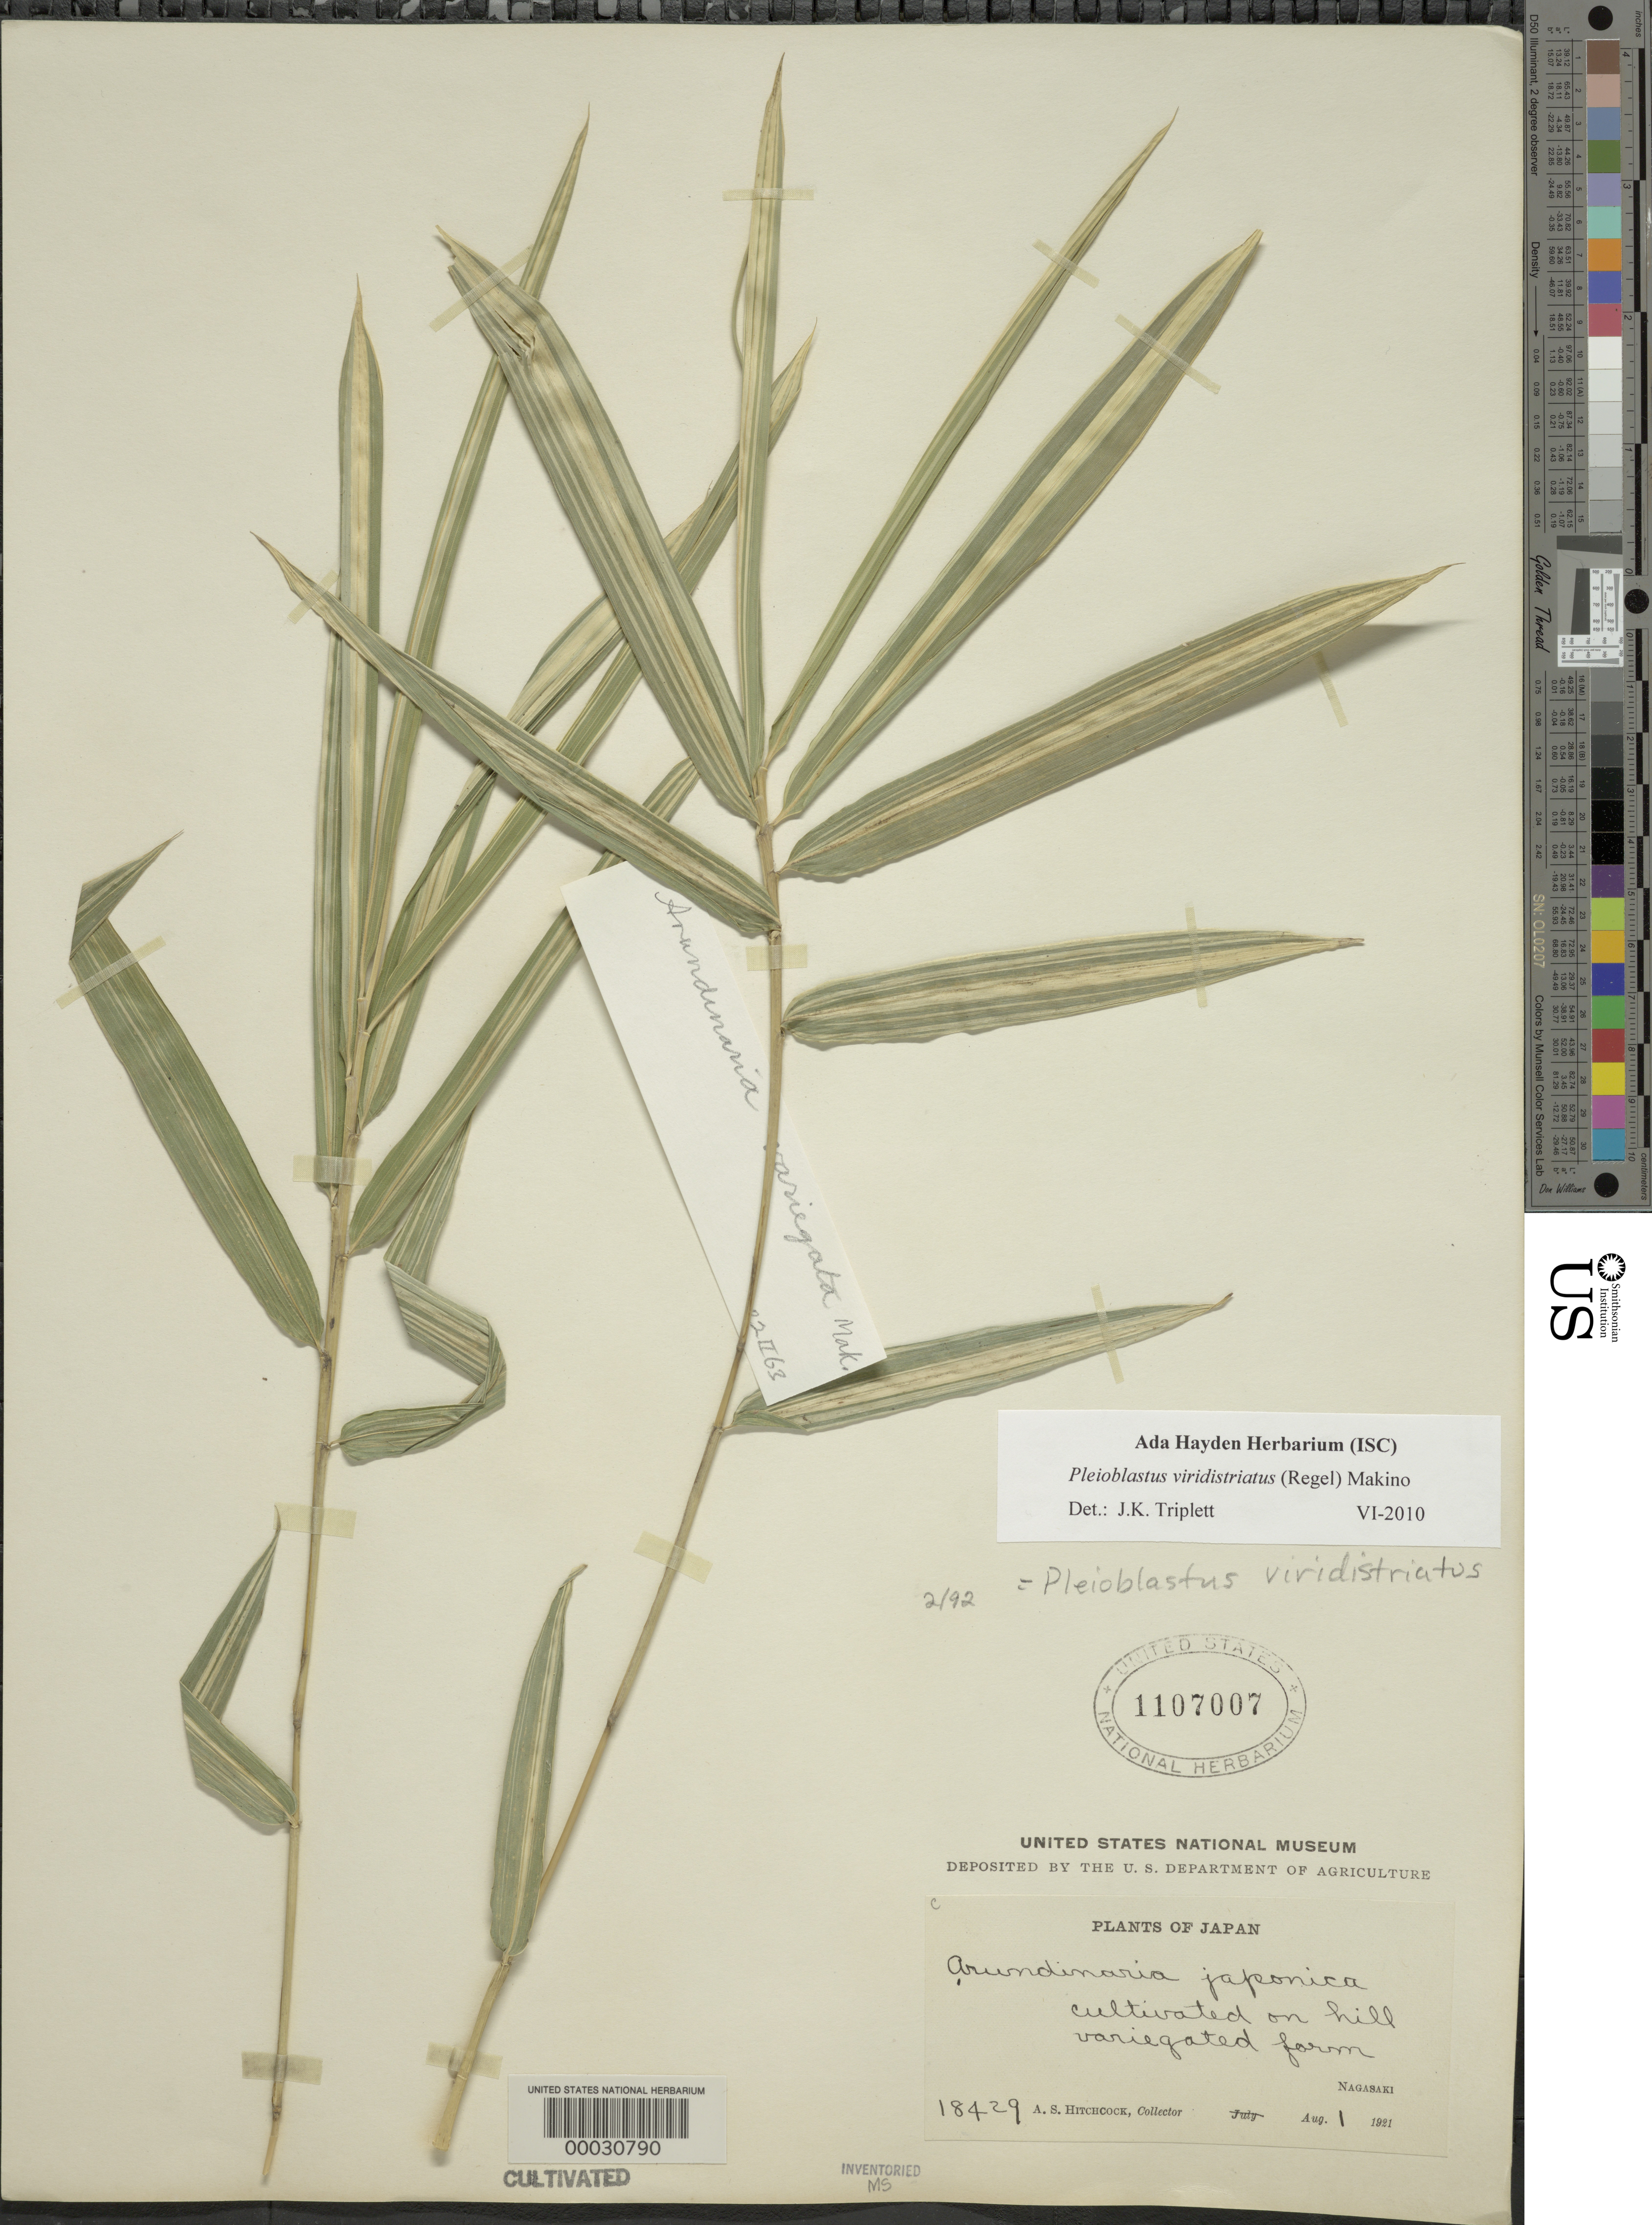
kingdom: Plantae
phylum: Tracheophyta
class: Liliopsida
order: Poales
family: Poaceae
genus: Pleioblastus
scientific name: Pleioblastus viridistriatus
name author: (Regel) Makino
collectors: A. S. Hitchcock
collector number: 18429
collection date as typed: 01 Aug 1921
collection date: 1921-08-01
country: Japan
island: Kyushu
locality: Nagasaki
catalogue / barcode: US 1107007